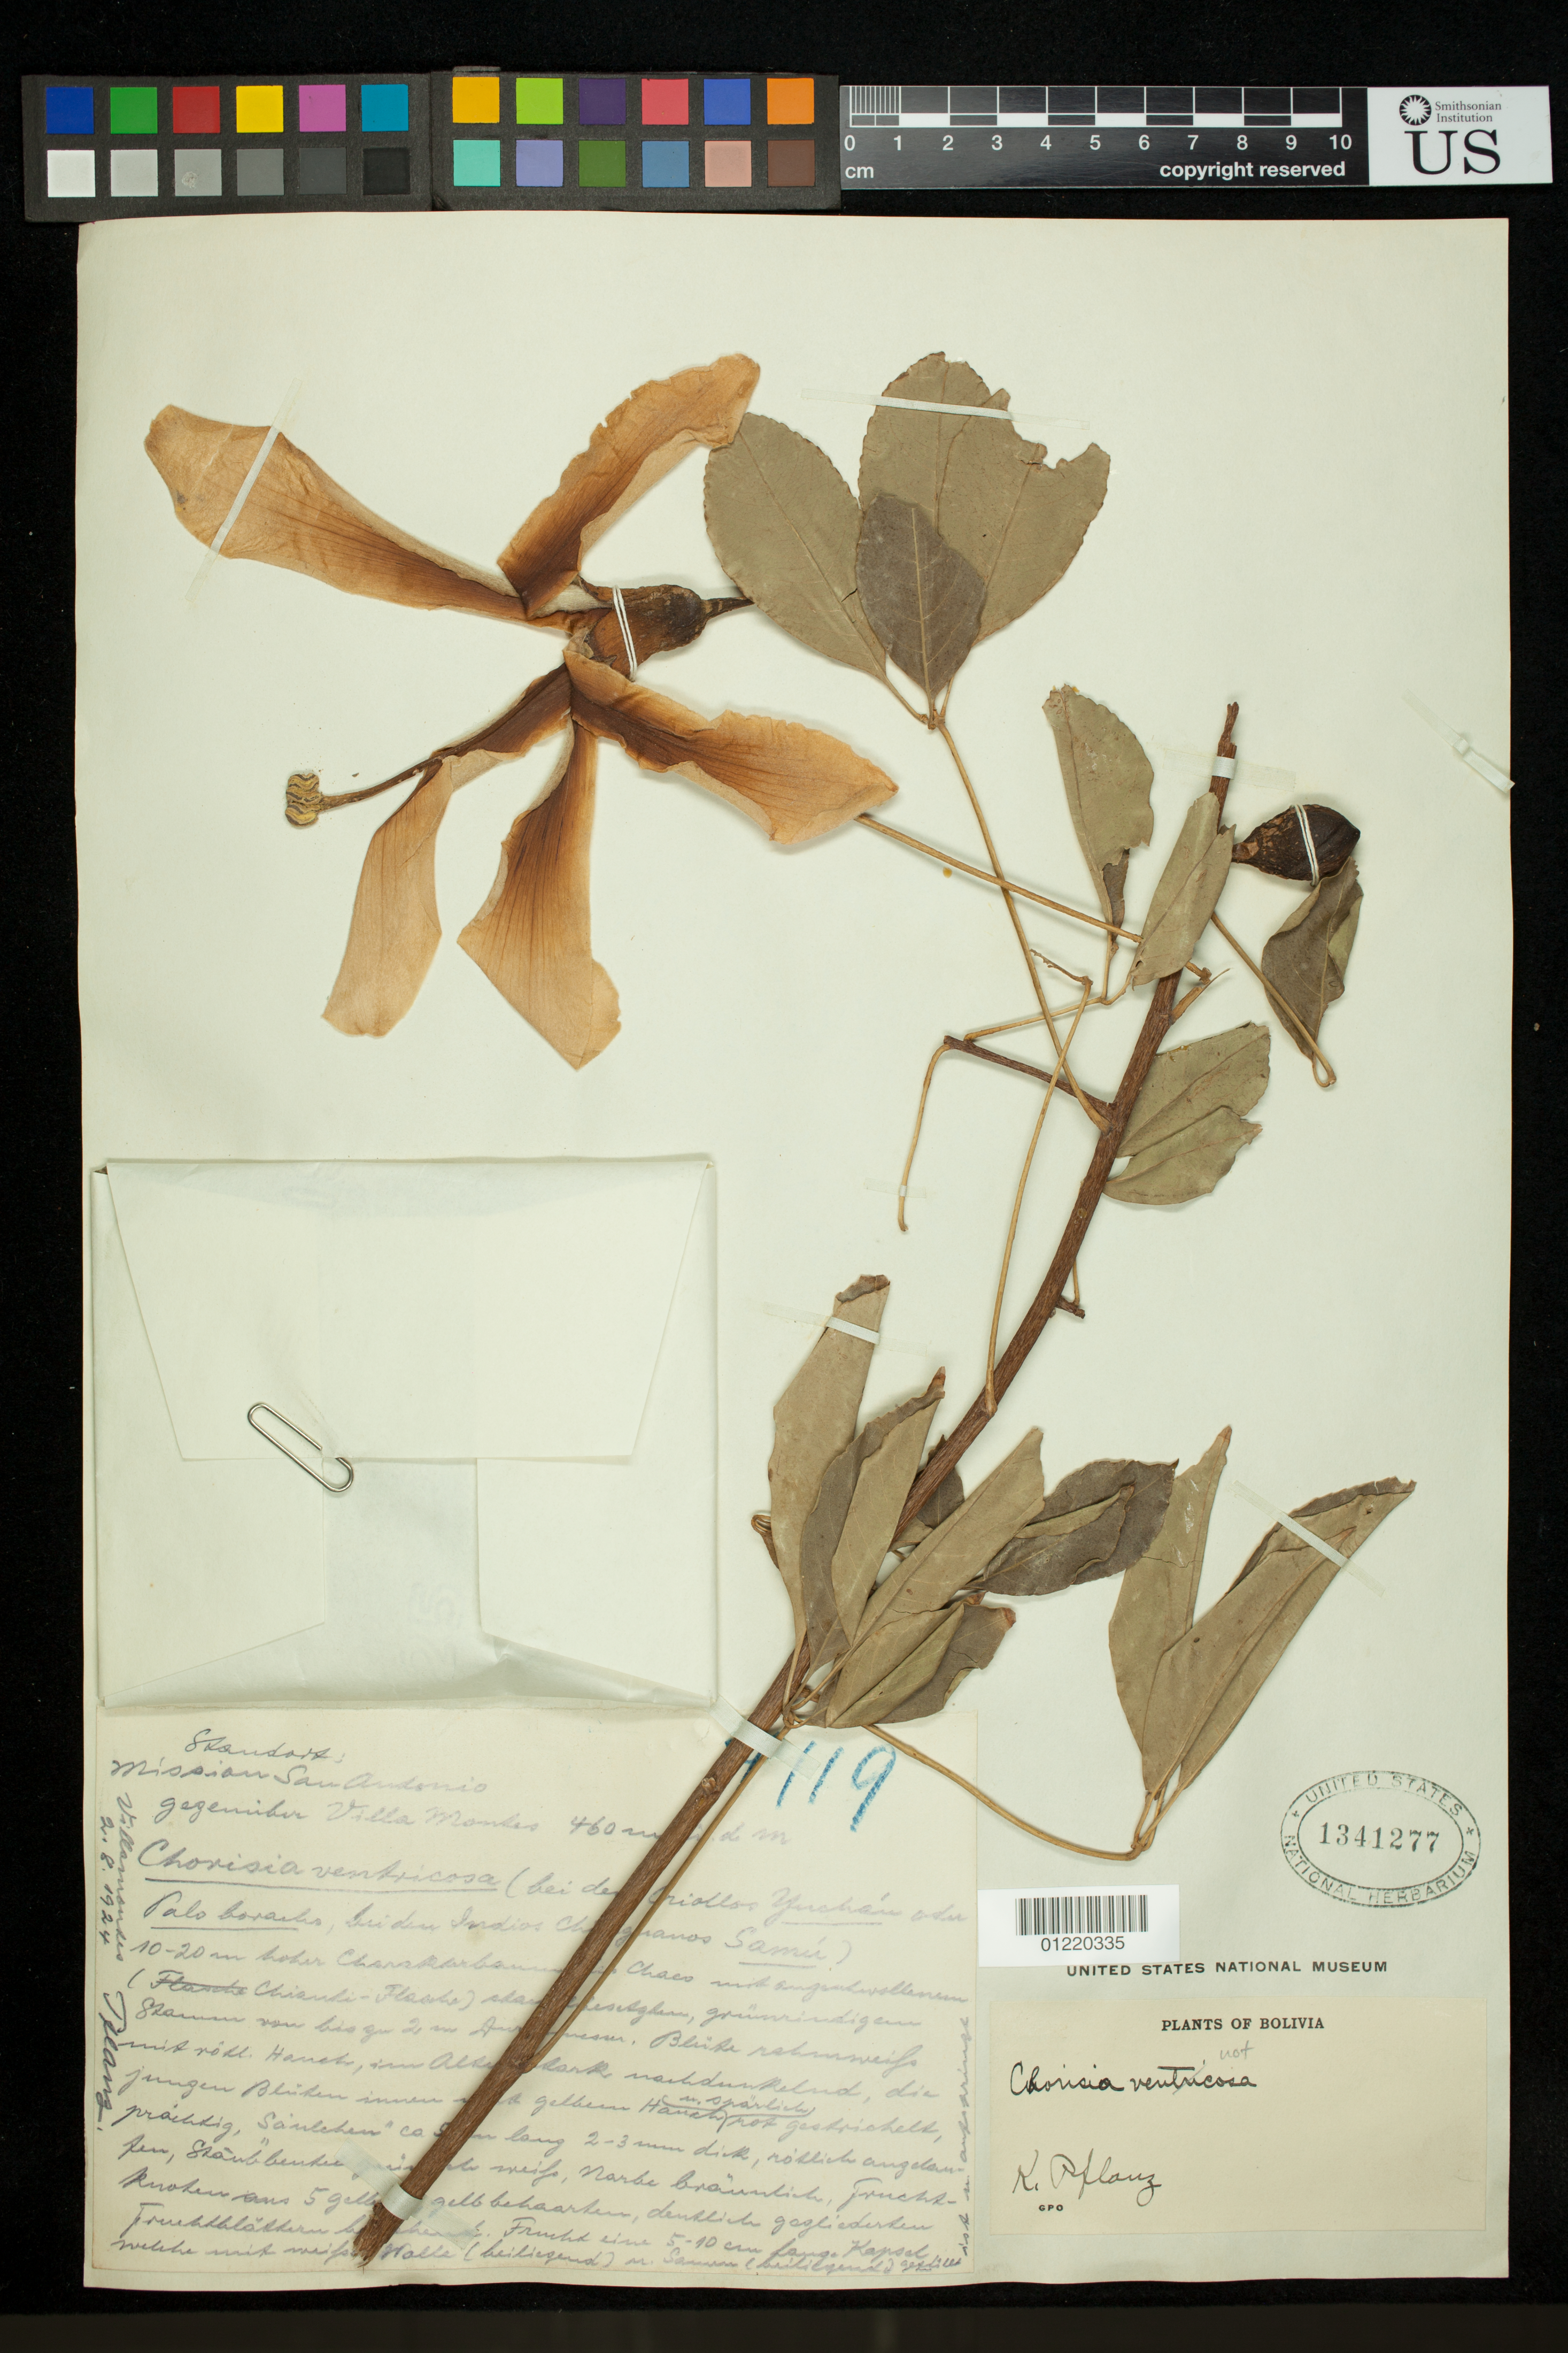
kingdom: Plantae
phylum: Tracheophyta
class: Magnoliopsida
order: Malvales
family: Malvaceae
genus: Ceiba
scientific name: Ceiba sp.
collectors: K. Pflanz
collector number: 119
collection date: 1924-08-02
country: Bolivia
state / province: Tarija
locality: Mission San Antonio - Villa Montes. Villamontes.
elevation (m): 460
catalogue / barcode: US 1341277